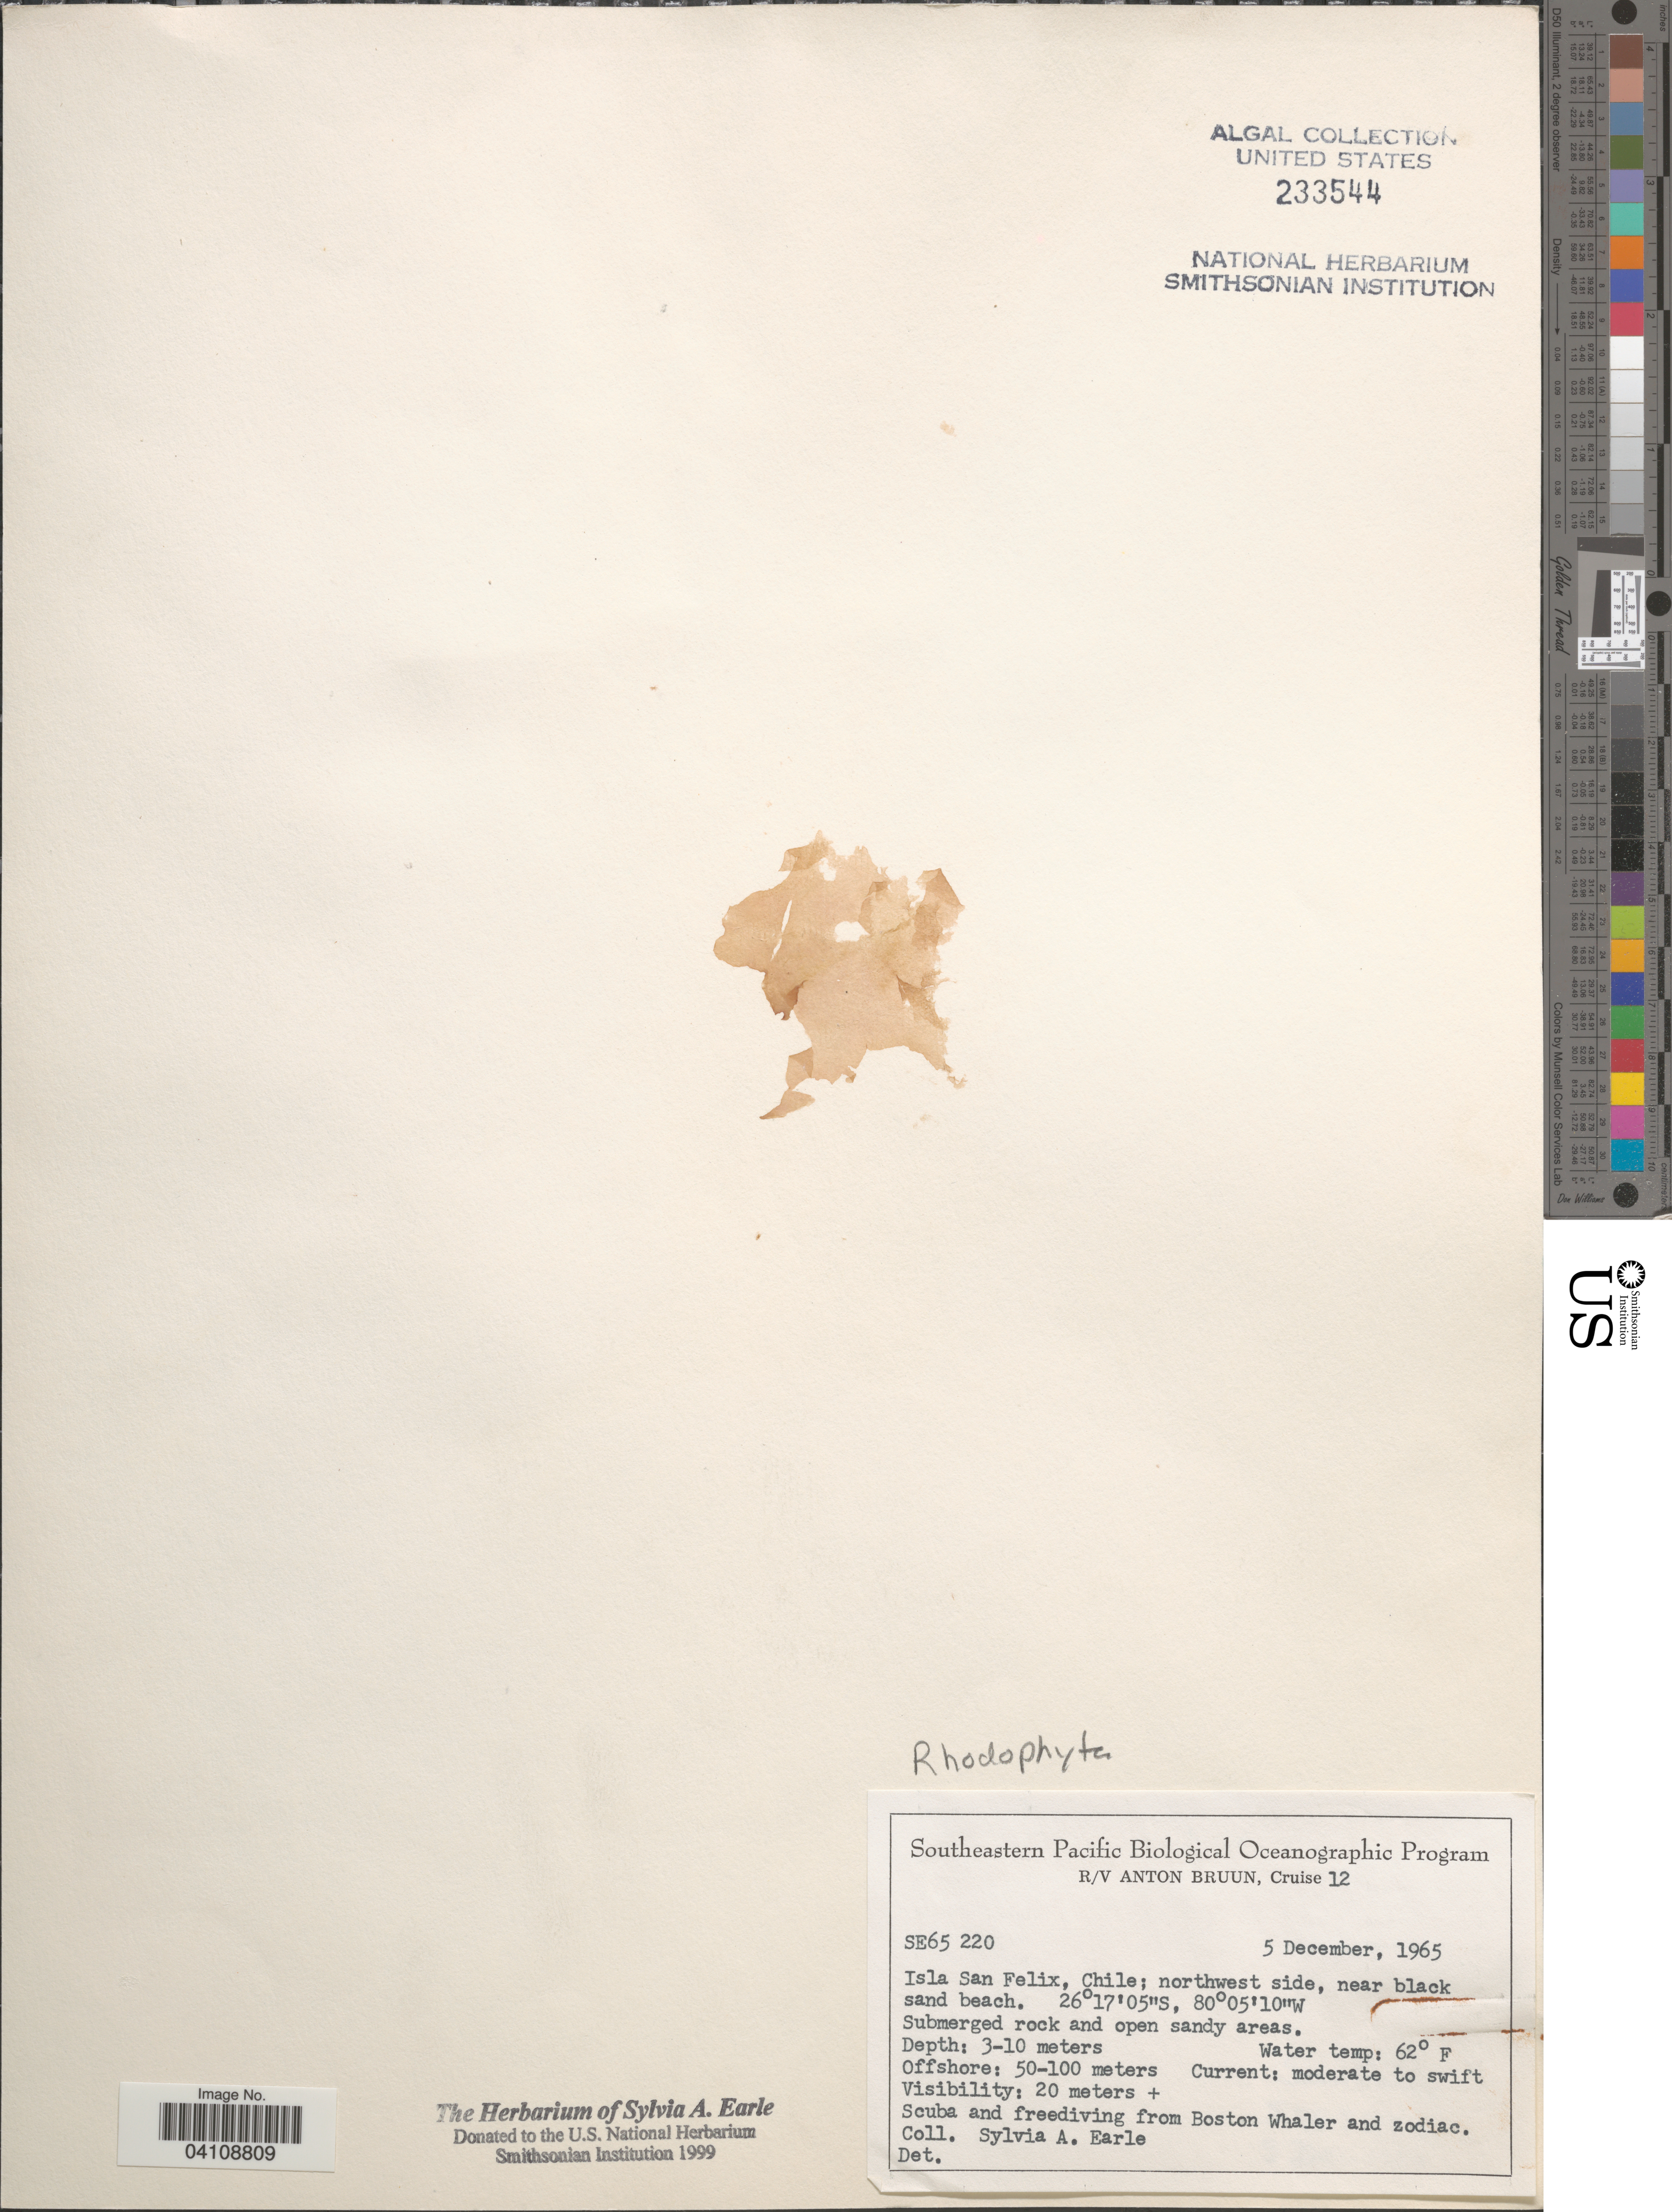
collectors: S. A. Earle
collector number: SE65220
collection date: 1965-12-05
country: Chile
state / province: Atacama (III)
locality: Isla San Felix; northwest side, near black sand beach.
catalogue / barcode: US 233544